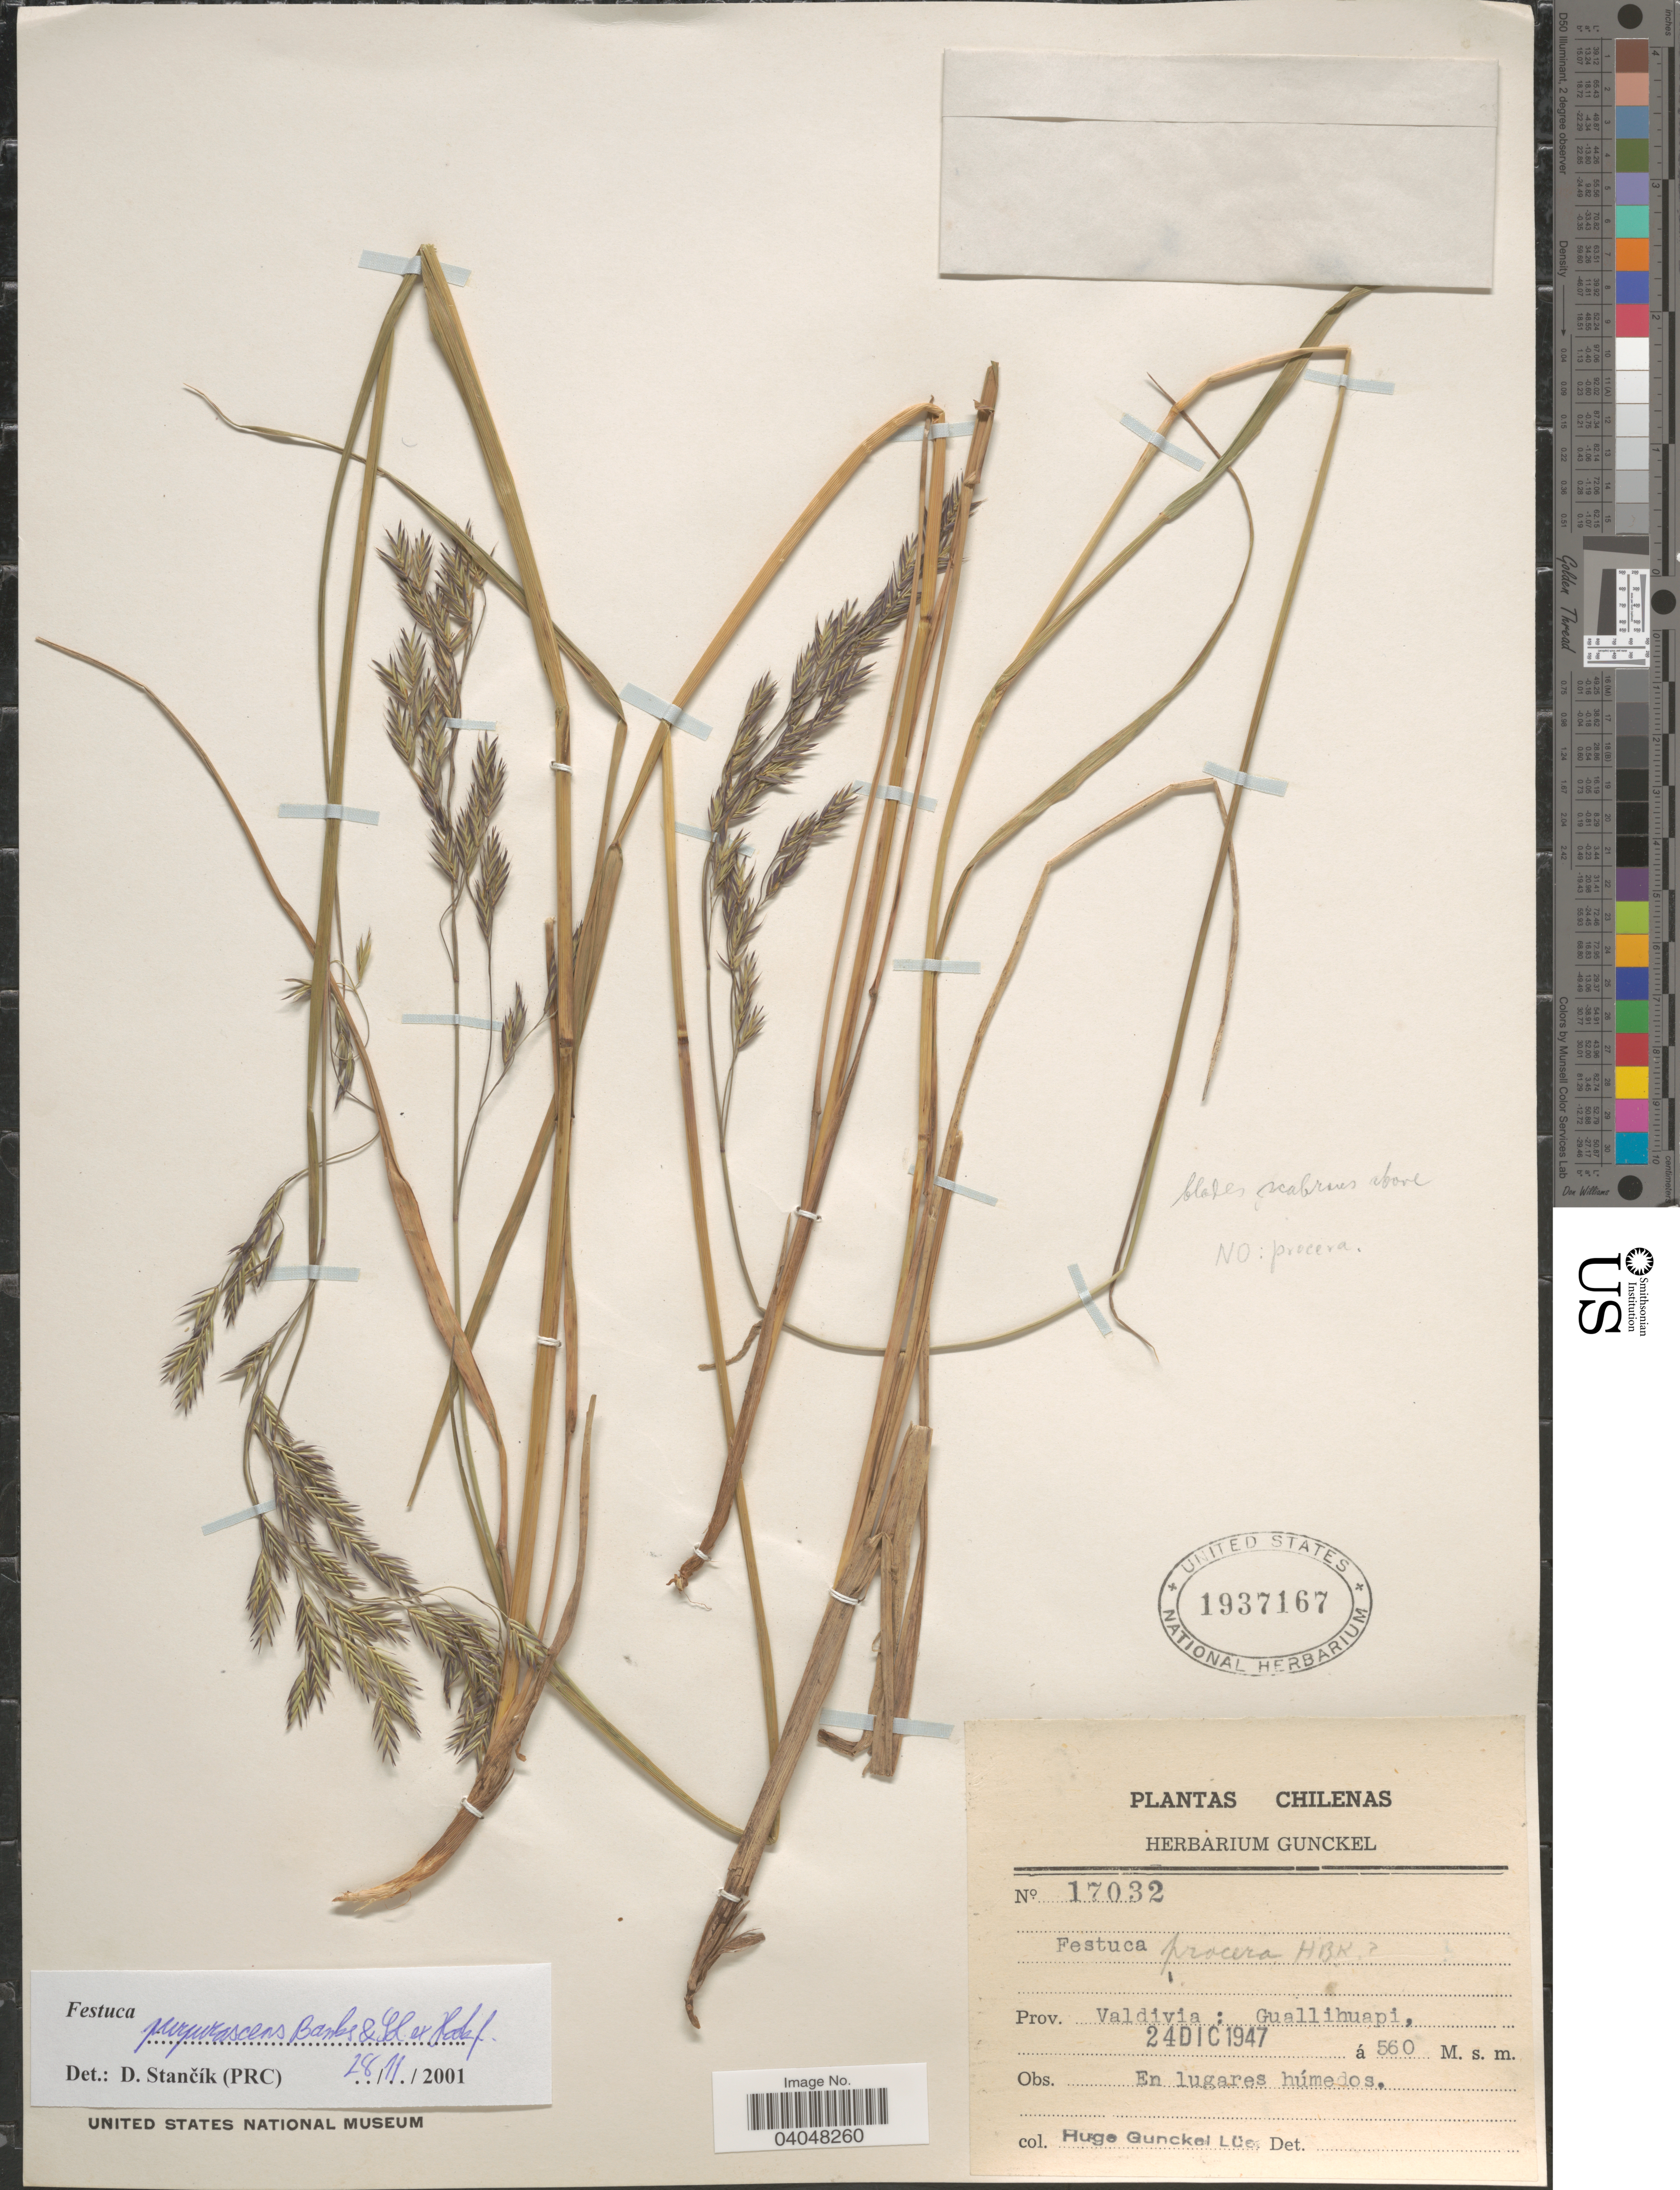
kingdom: Plantae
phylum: Tracheophyta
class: Liliopsida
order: Poales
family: Poaceae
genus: Festuca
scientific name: Festuca purpurascens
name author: Banks & Sol. ex Hook. f.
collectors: H. Gunckel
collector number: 17032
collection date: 1947-12-24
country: Chile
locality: Prov. Valdivia: Guallihuapi.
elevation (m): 560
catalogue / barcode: US 1937167